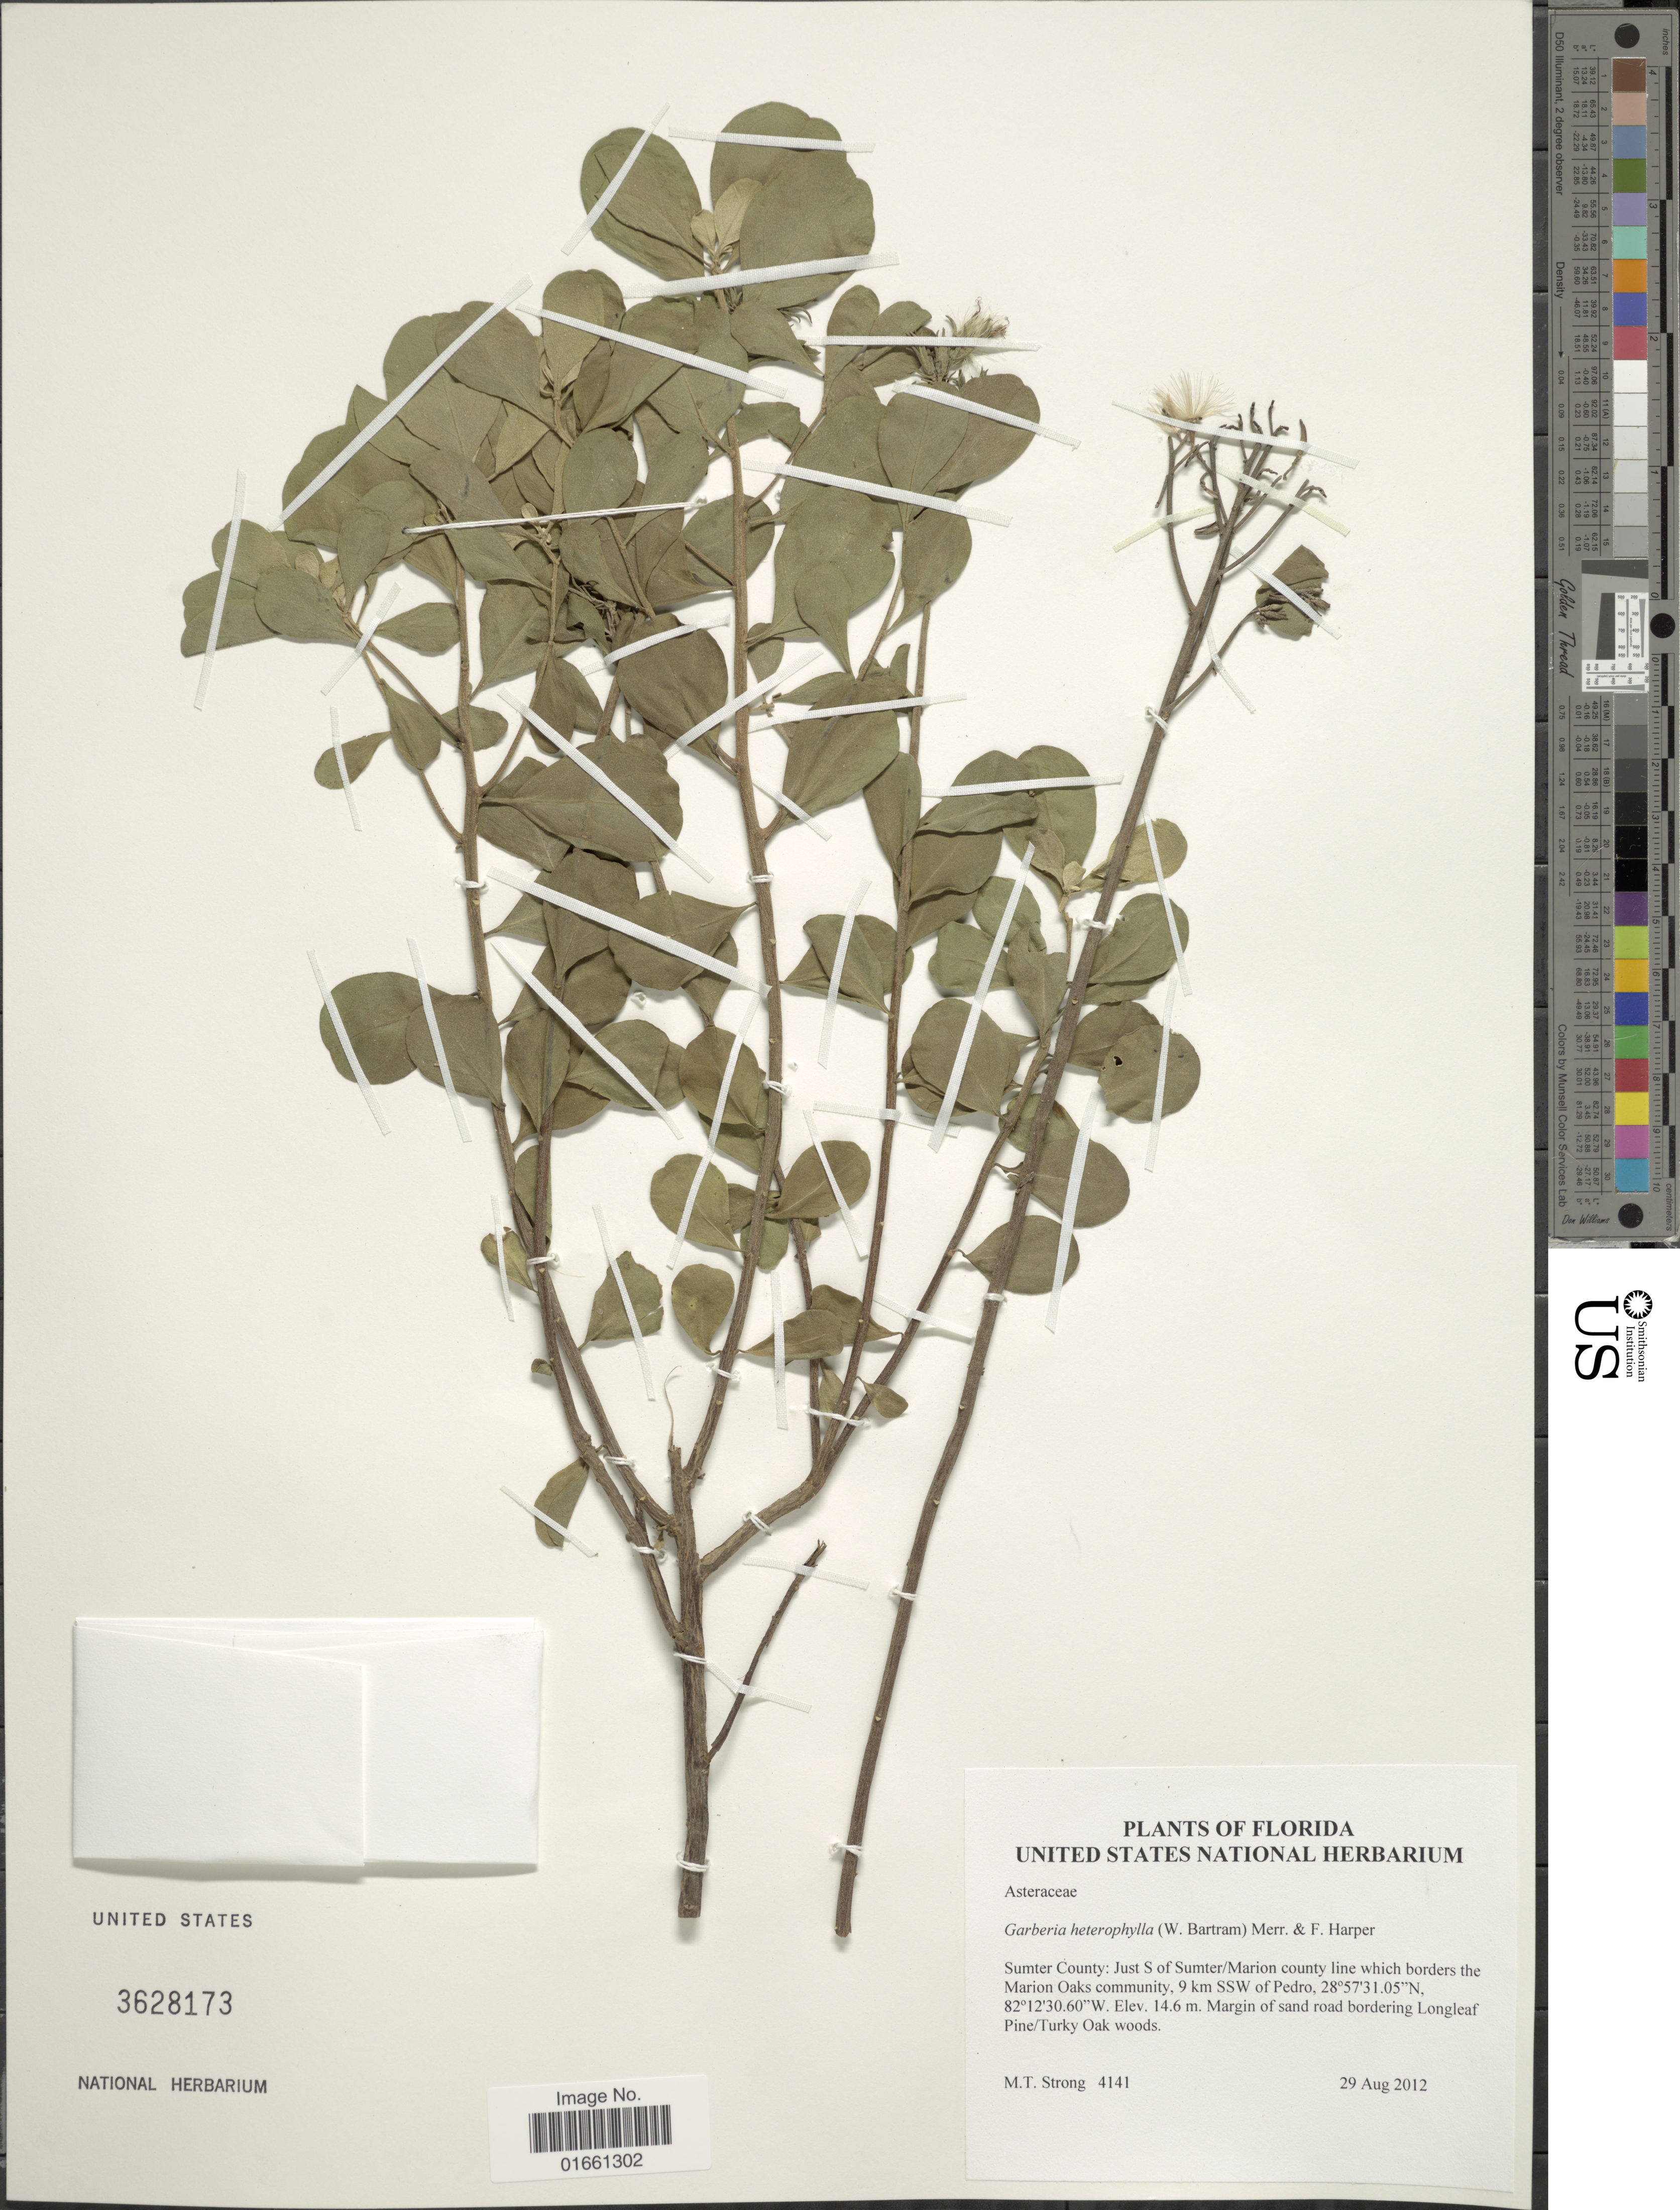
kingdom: Plantae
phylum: Tracheophyta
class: Magnoliopsida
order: Asterales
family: Asteraceae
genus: Garberia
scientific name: Garberia heterophylla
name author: (W. Bartram) Merr. & F. Harper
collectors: M. T. Strong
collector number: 4141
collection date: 2012-08-29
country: United States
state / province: Florida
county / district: Sumter County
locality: Just S of Sumter/ Marion county line which borders the Marion Oaks Community, 9 km SSW of Pedro.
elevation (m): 14.6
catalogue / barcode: US 3628173